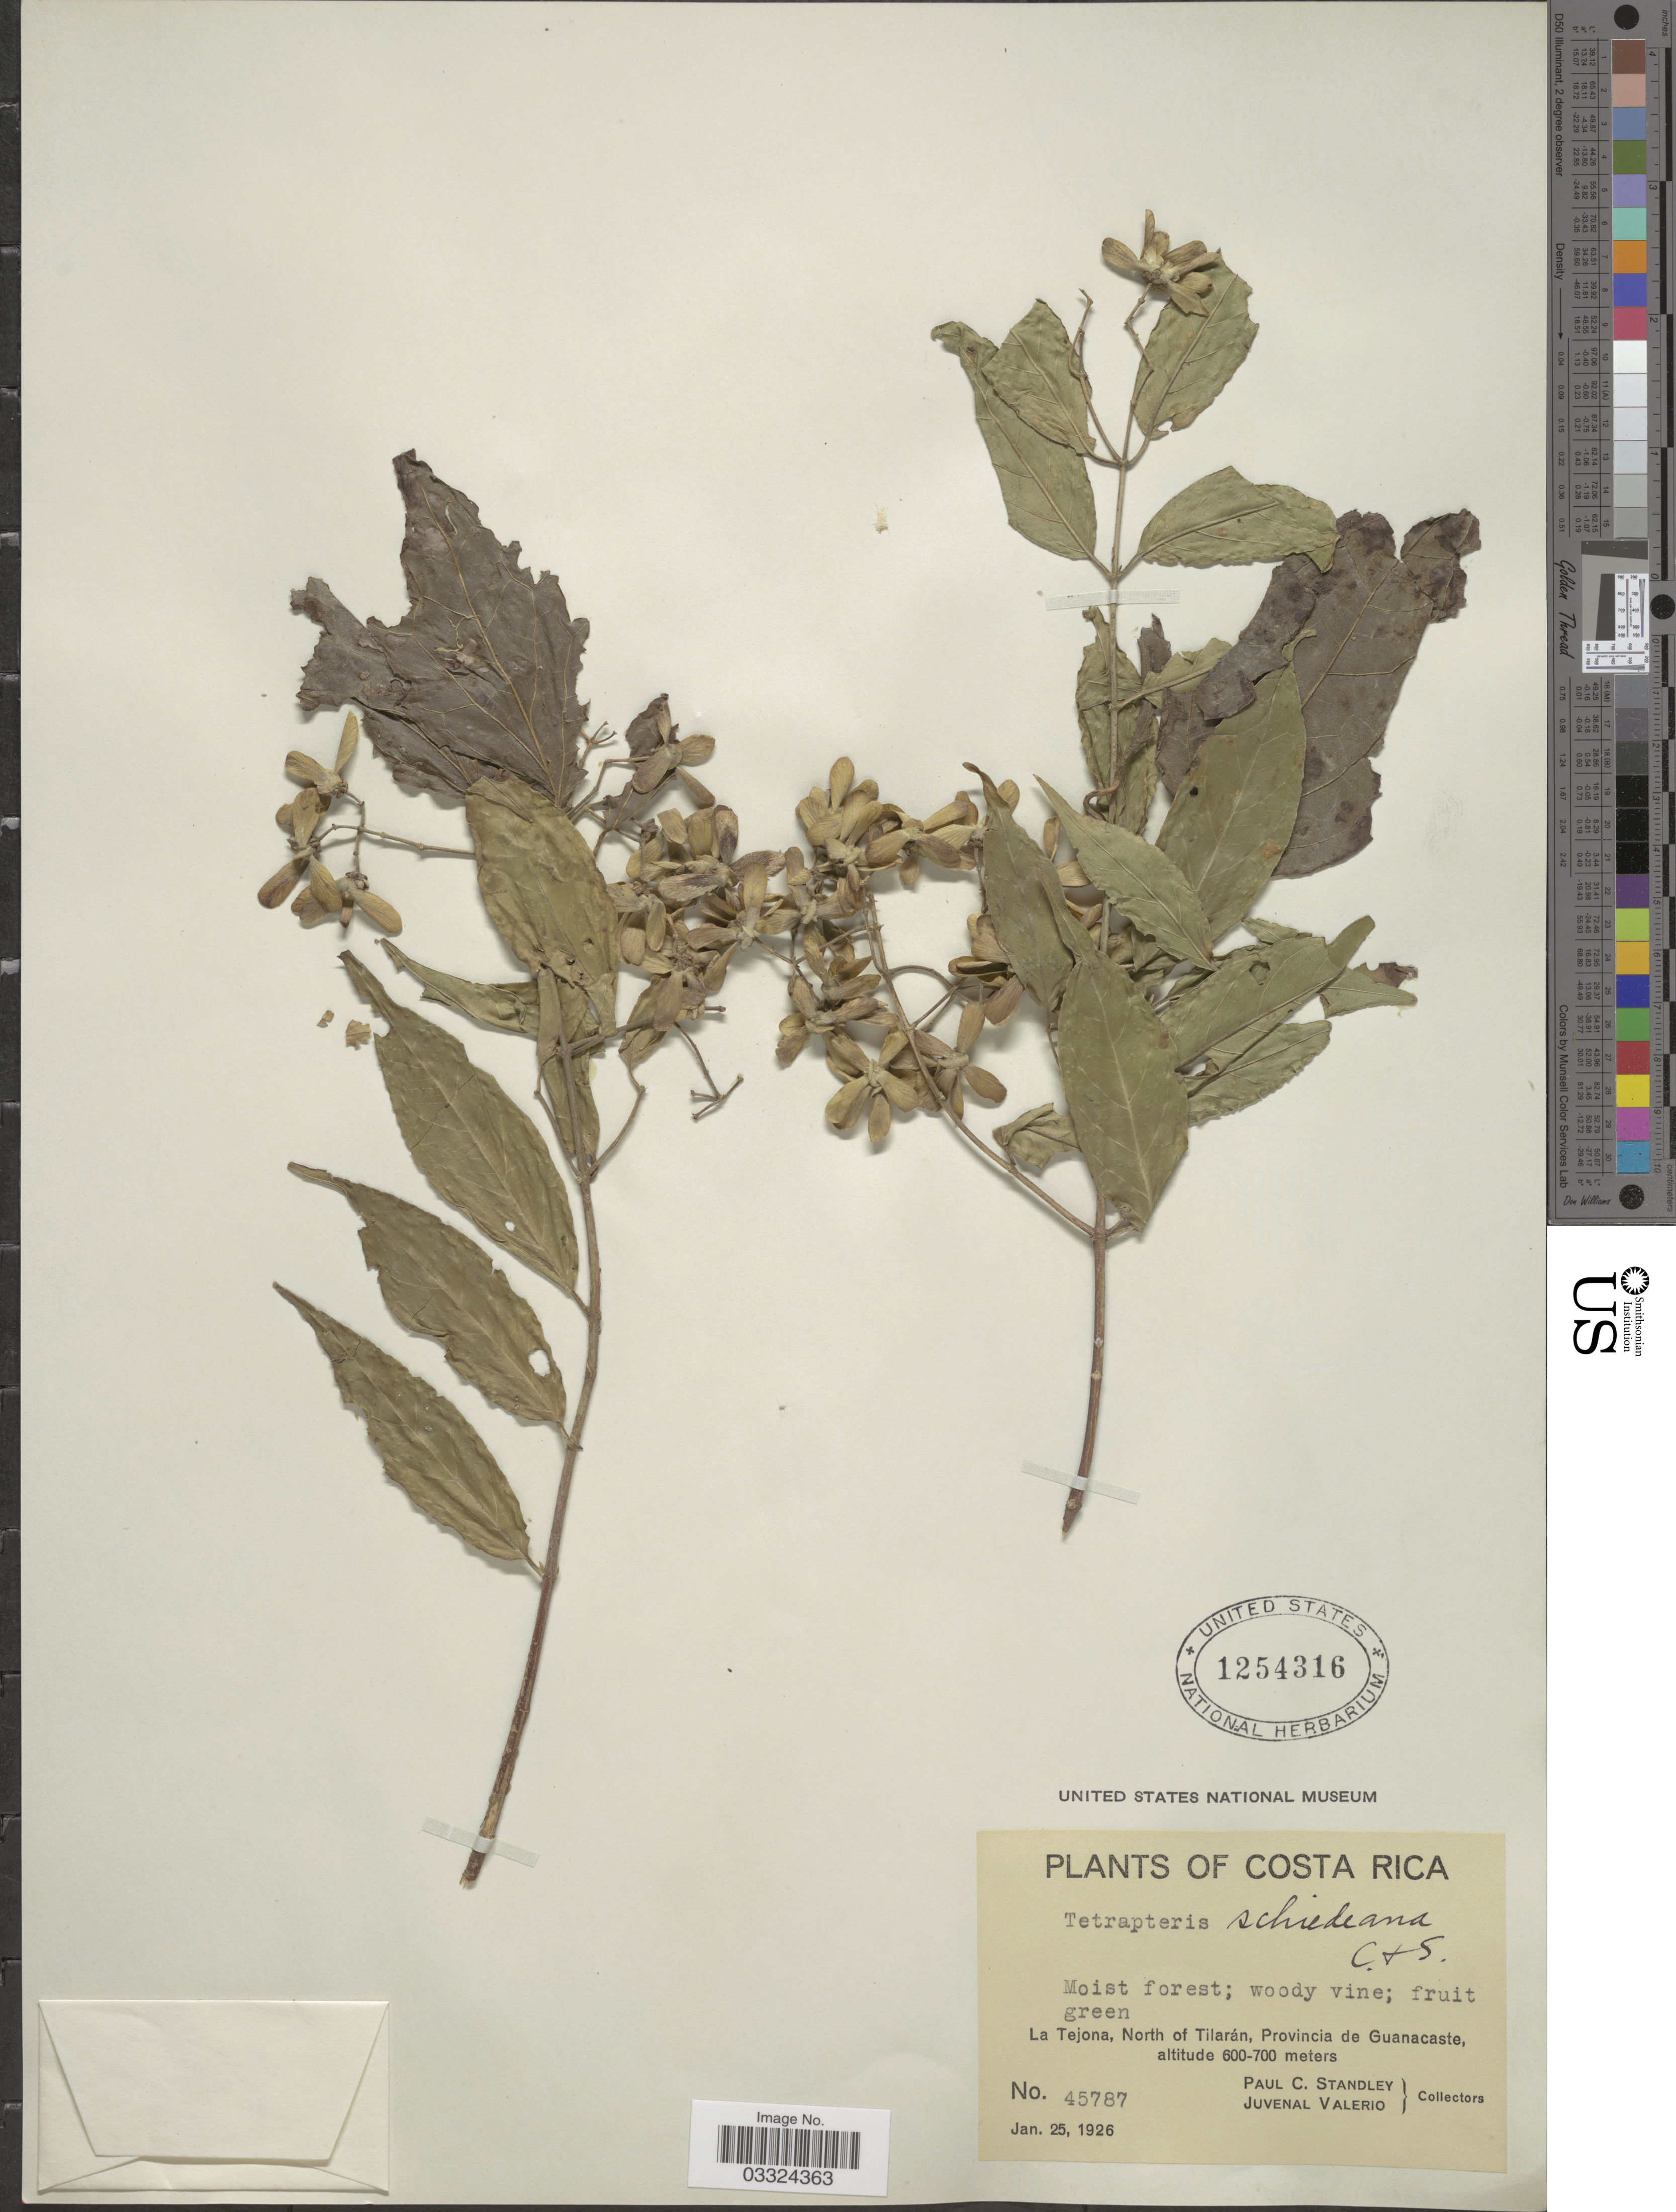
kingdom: Plantae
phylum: Tracheophyta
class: Magnoliopsida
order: Malpighiales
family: Malpighiaceae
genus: Tetrapterys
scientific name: Tetrapterys schiedeana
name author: Schltdl. & Cham.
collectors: P. C. Standley & J. Valerio R.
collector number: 45787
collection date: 1926-01-25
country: Costa Rica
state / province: Guanacaste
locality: La Tejona, North of Tilarán.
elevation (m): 600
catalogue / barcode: US 1254316